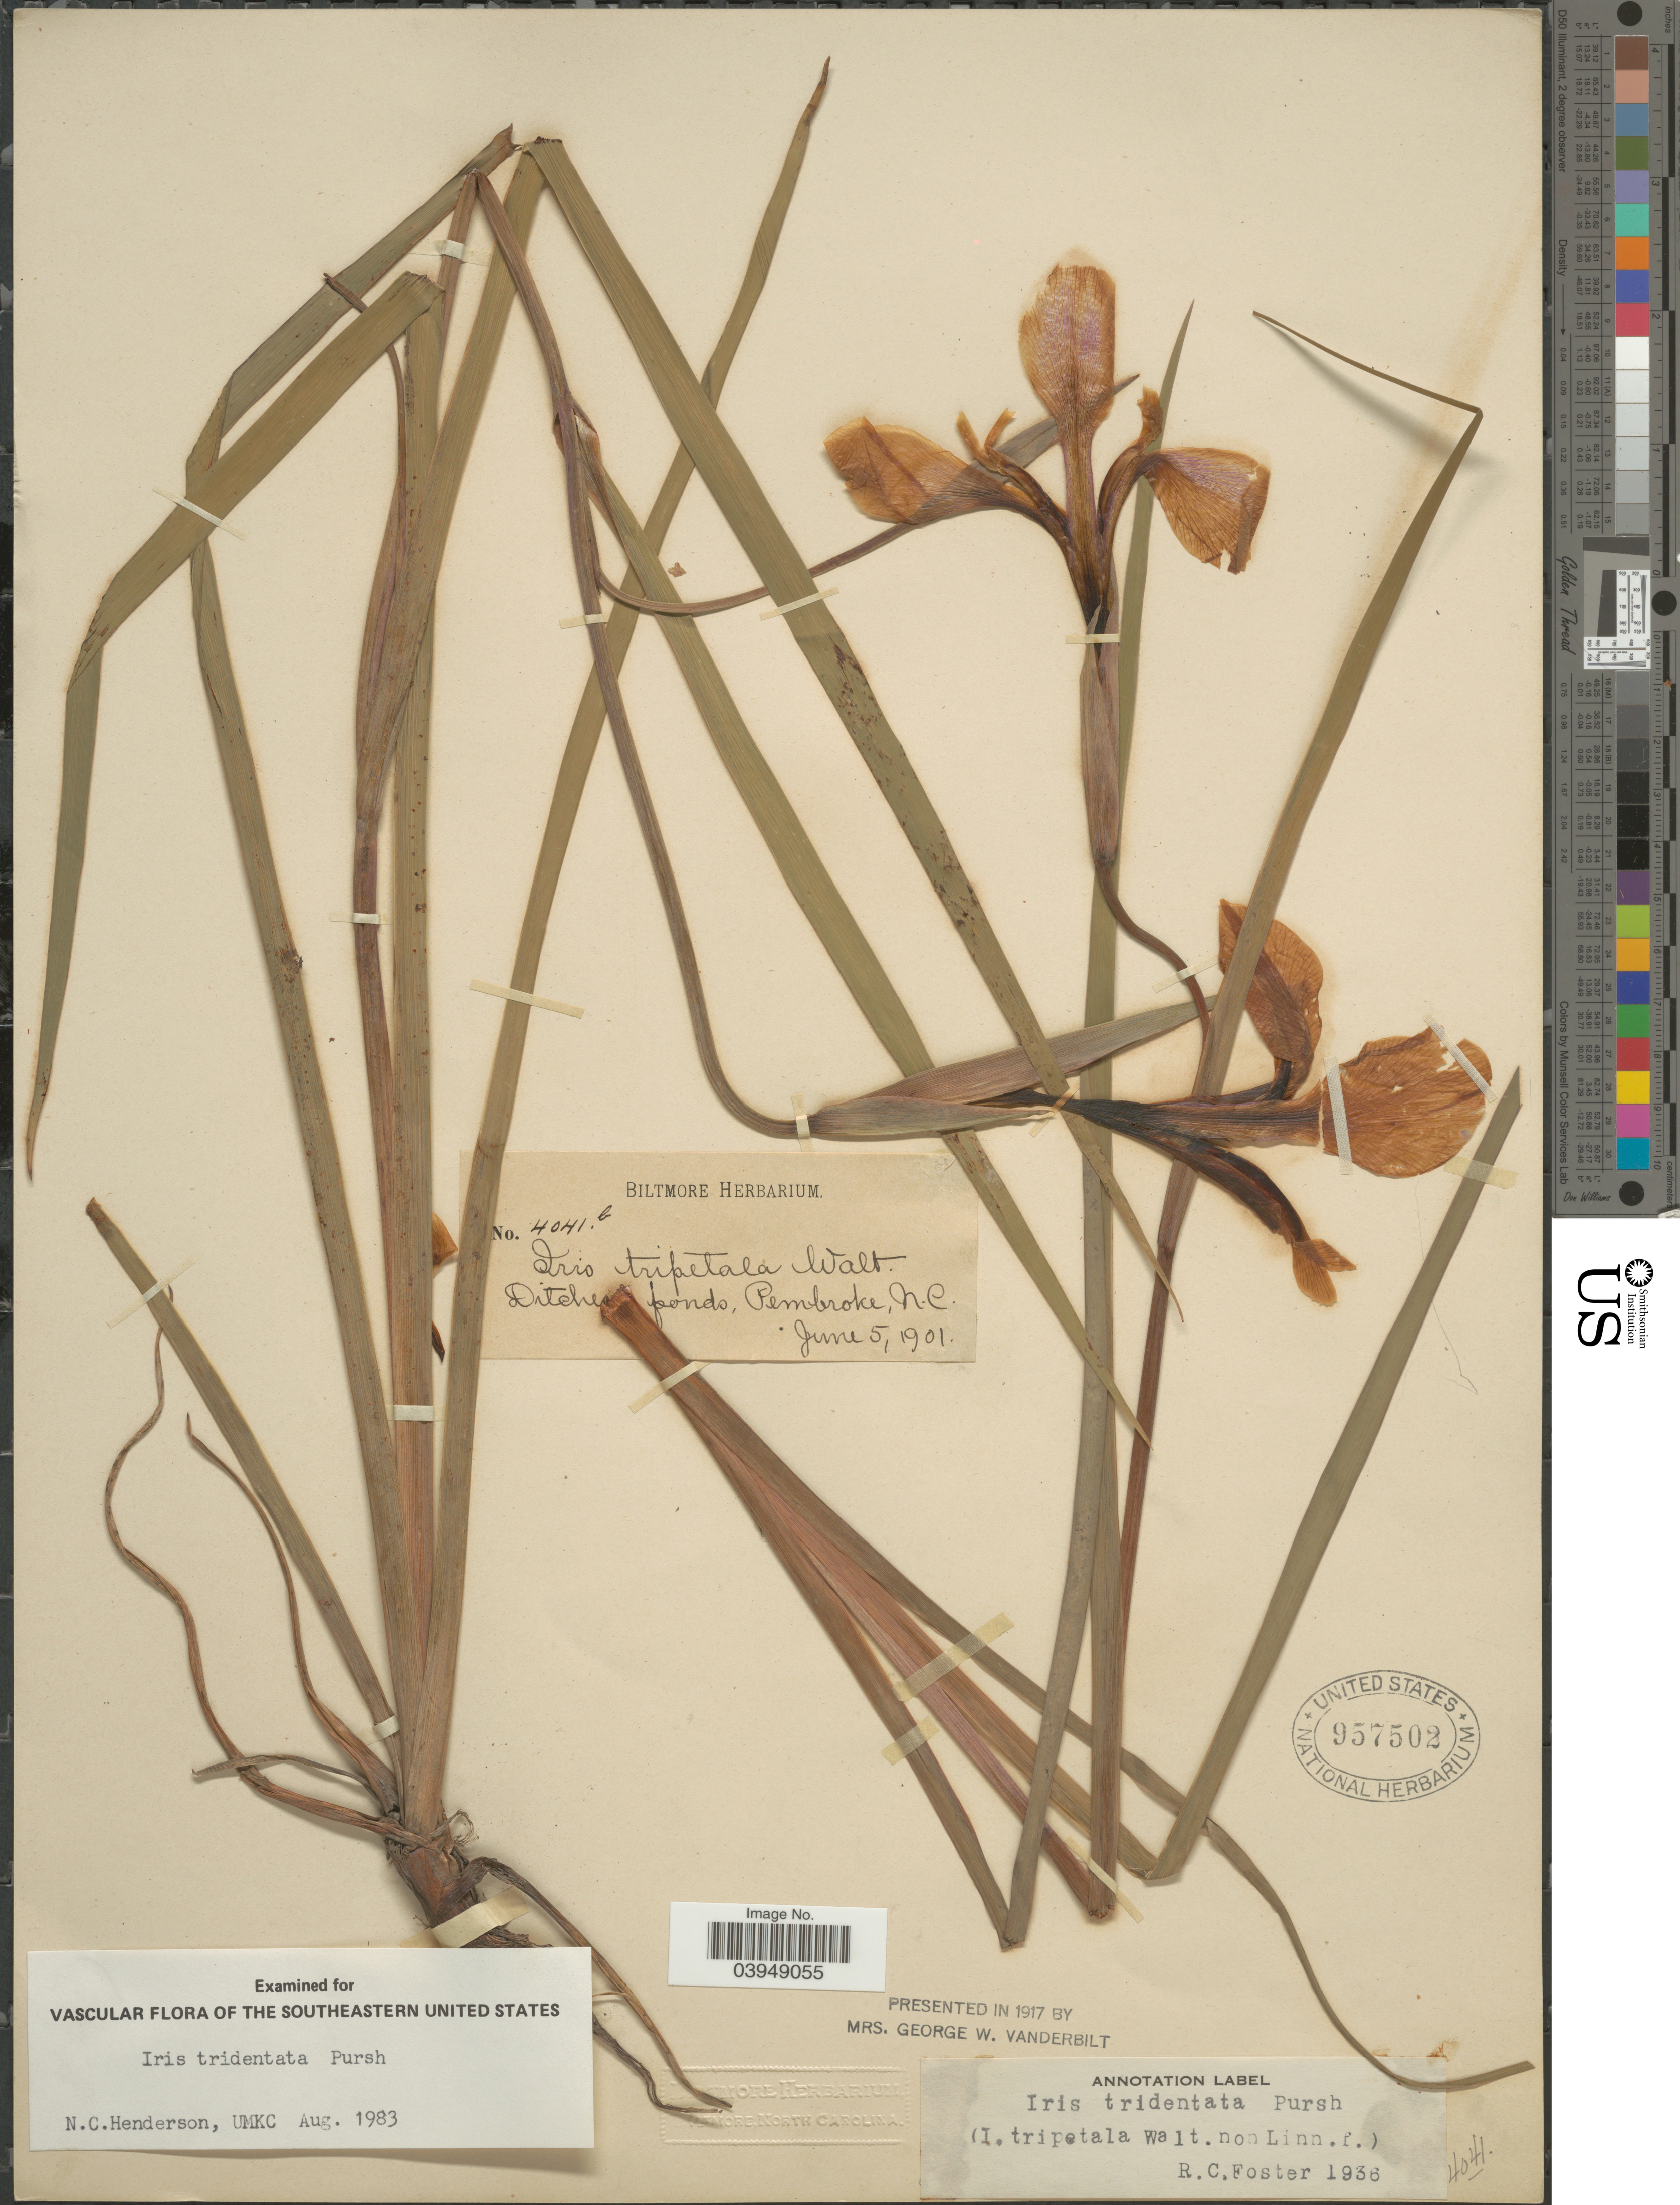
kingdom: Plantae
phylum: Tracheophyta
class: Liliopsida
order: Asparagales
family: Iridaceae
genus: Iris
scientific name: Iris tridentata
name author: Pursh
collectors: ex herb. Biltmore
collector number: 4041b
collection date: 1901-06-05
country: United States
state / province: North Carolina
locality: Pembroke.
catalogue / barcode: US 957502